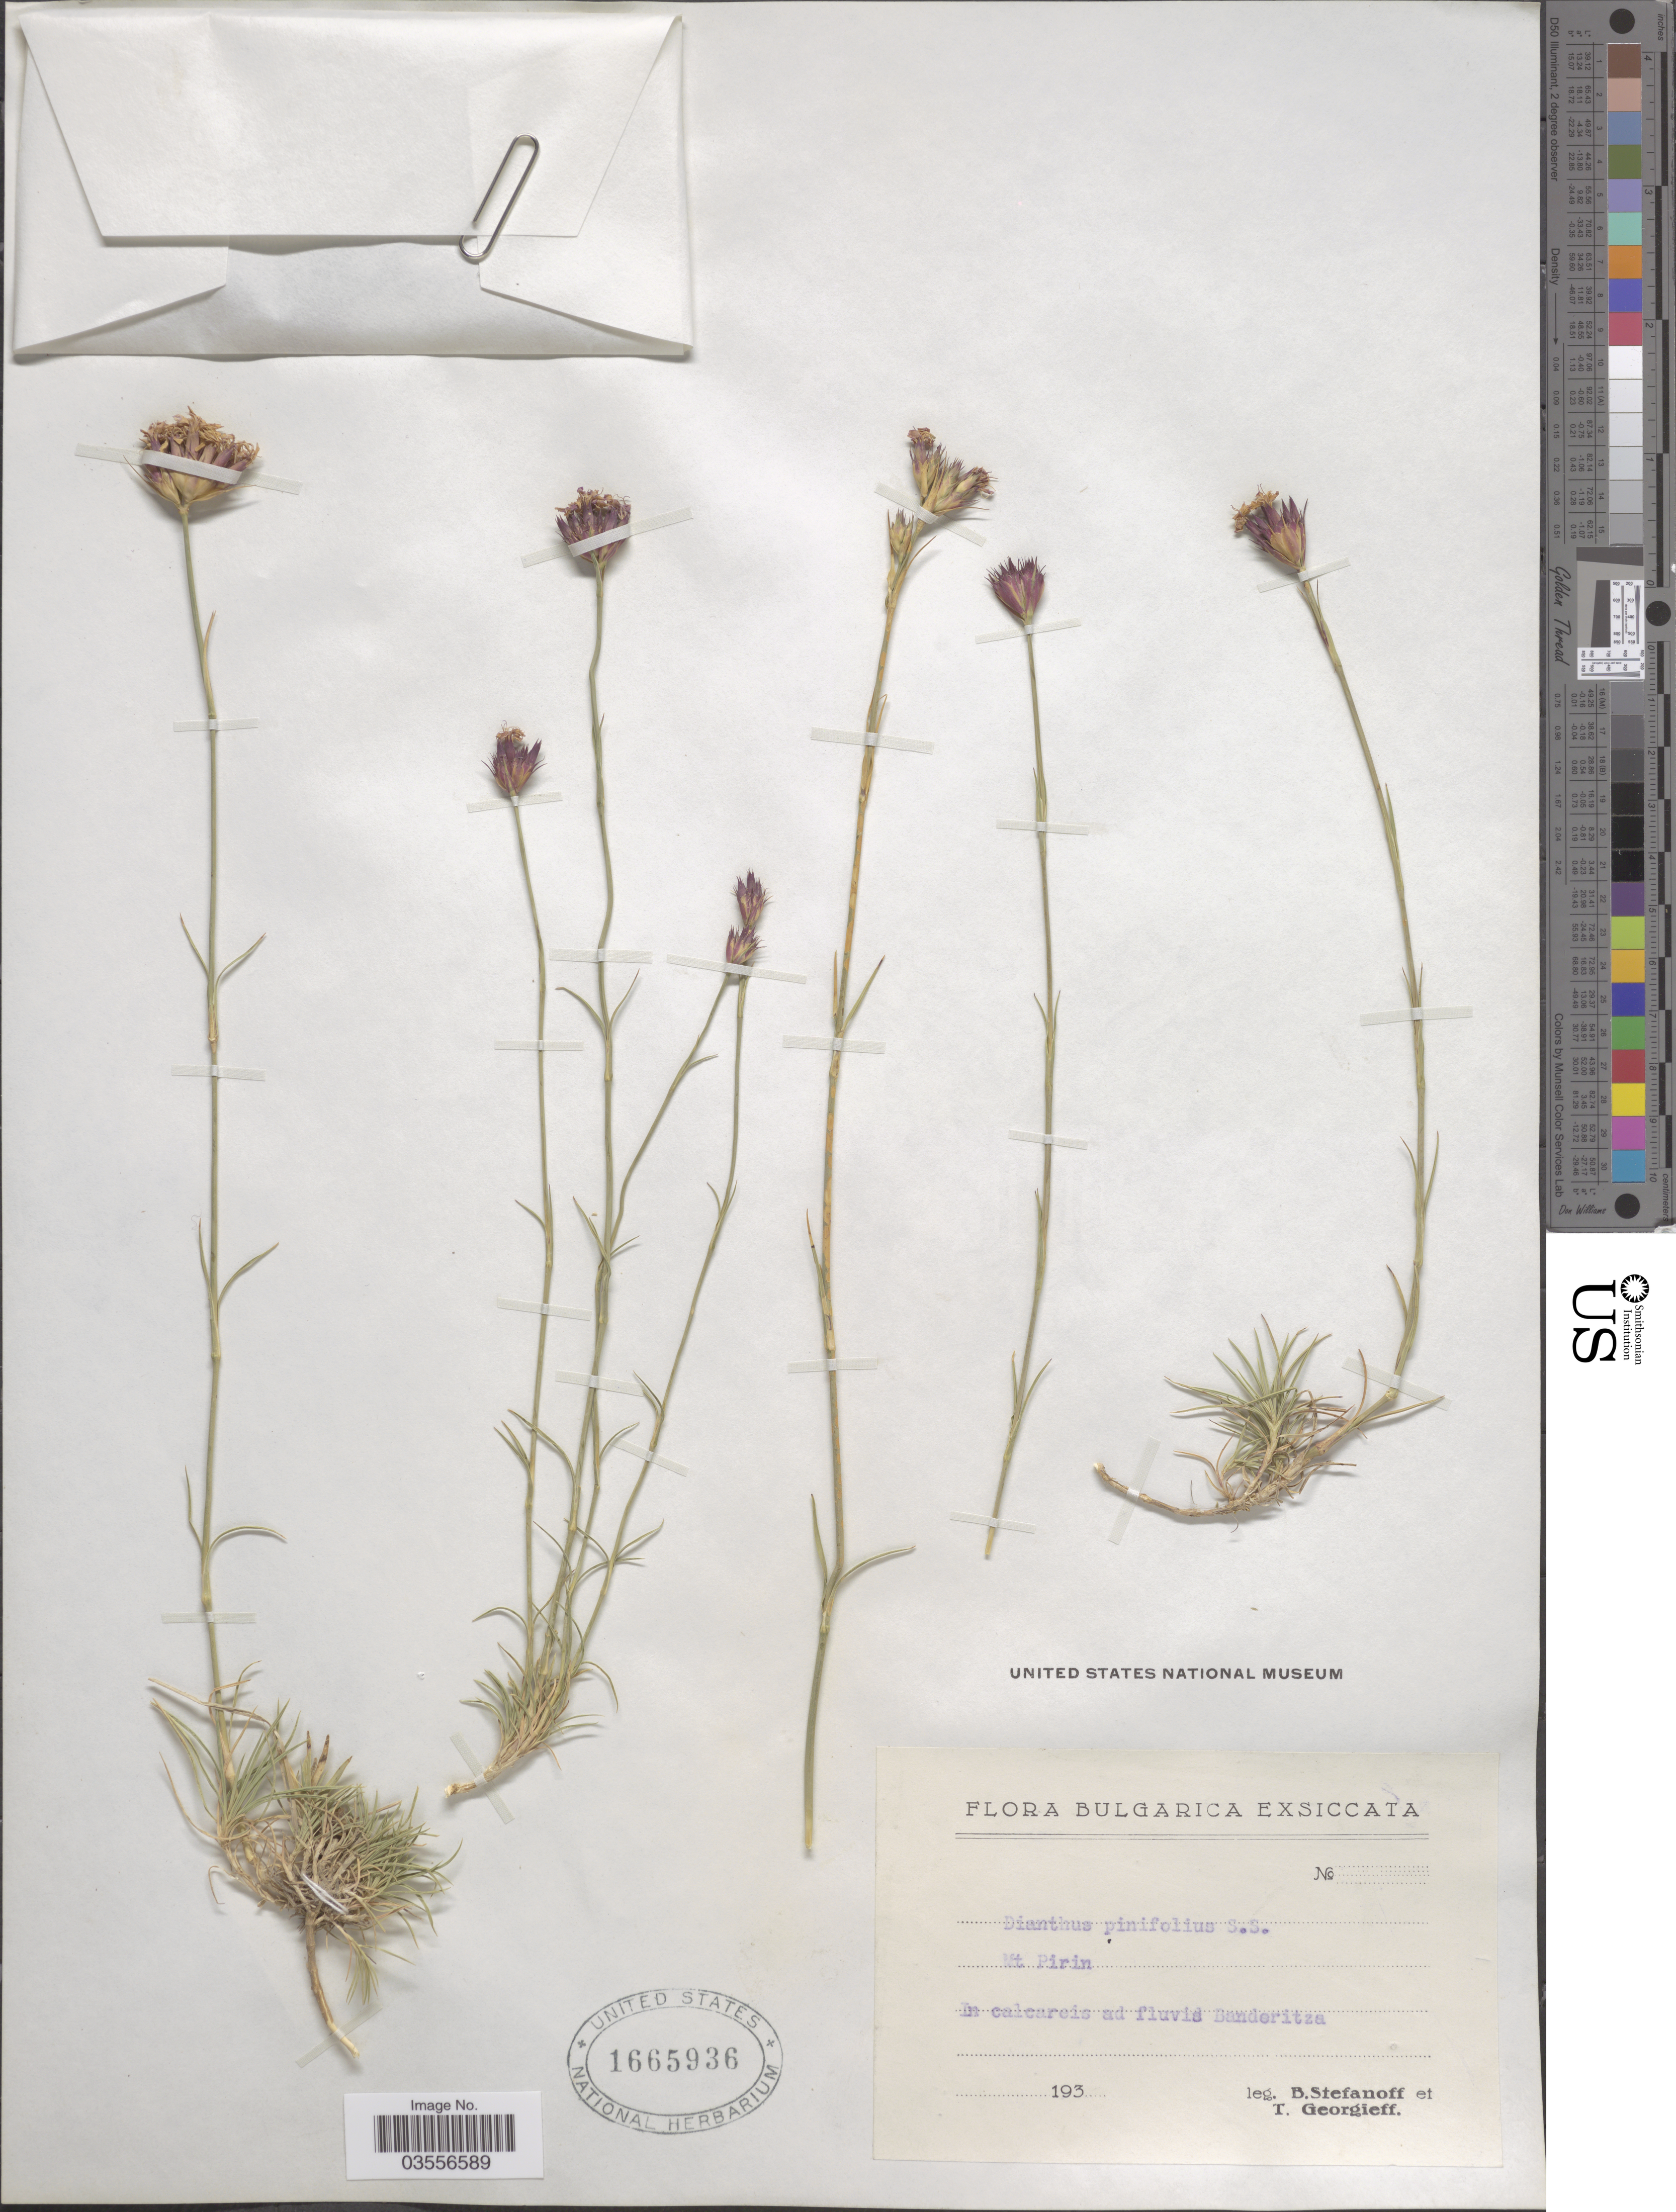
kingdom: Plantae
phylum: Tracheophyta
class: Magnoliopsida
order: Caryophyllales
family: Caryophyllaceae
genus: Dianthus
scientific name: Dianthus pinifolius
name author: Sm.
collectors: B. Stefanoff & T. Georgieff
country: Bulgaria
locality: Bulgarica. Mt Pirin. In calcareis ad fluvis Banderitza.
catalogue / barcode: US 1665936